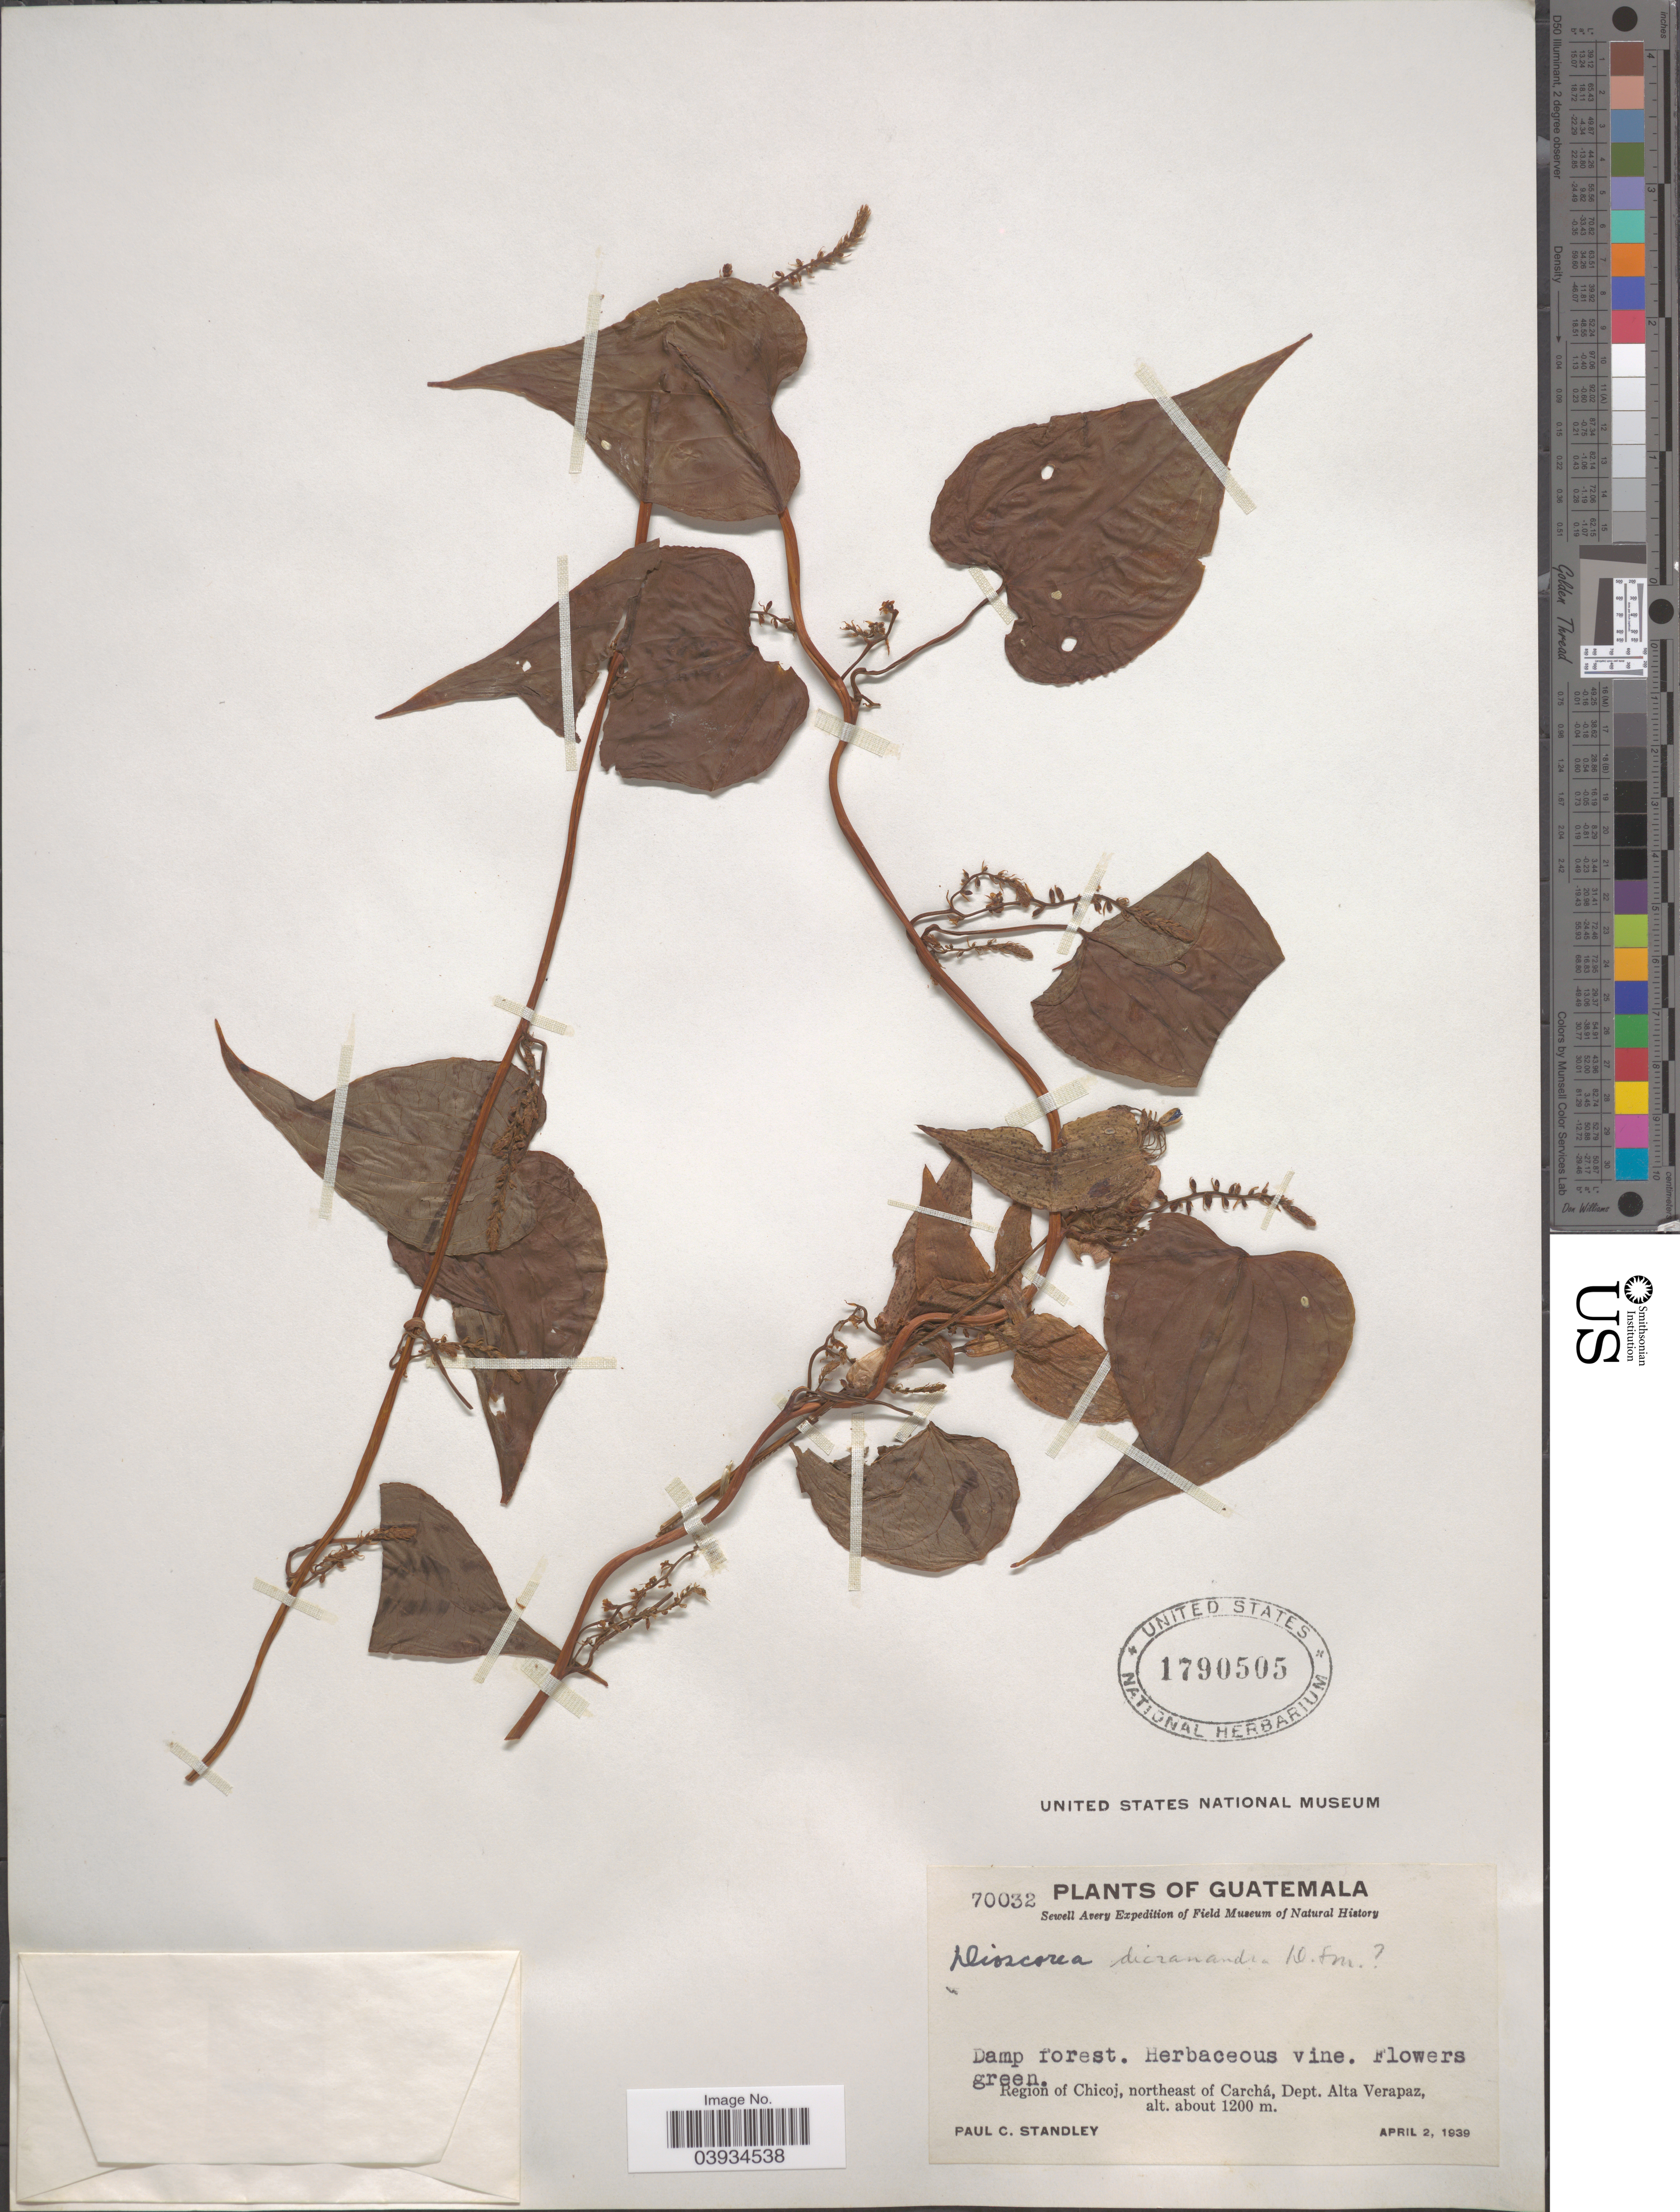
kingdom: Plantae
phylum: Tracheophyta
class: Liliopsida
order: Dioscoreales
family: Dioscoreaceae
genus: Dioscorea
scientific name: Dioscorea dicranandra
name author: Donn. Sm.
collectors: P. C. Standley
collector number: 70032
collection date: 1939-04-02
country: Guatemala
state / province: Alta Verapaz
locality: Region of Chicoj, northeast of Carchá, Dept. Alta Verapaz.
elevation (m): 1200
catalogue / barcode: US 1790505